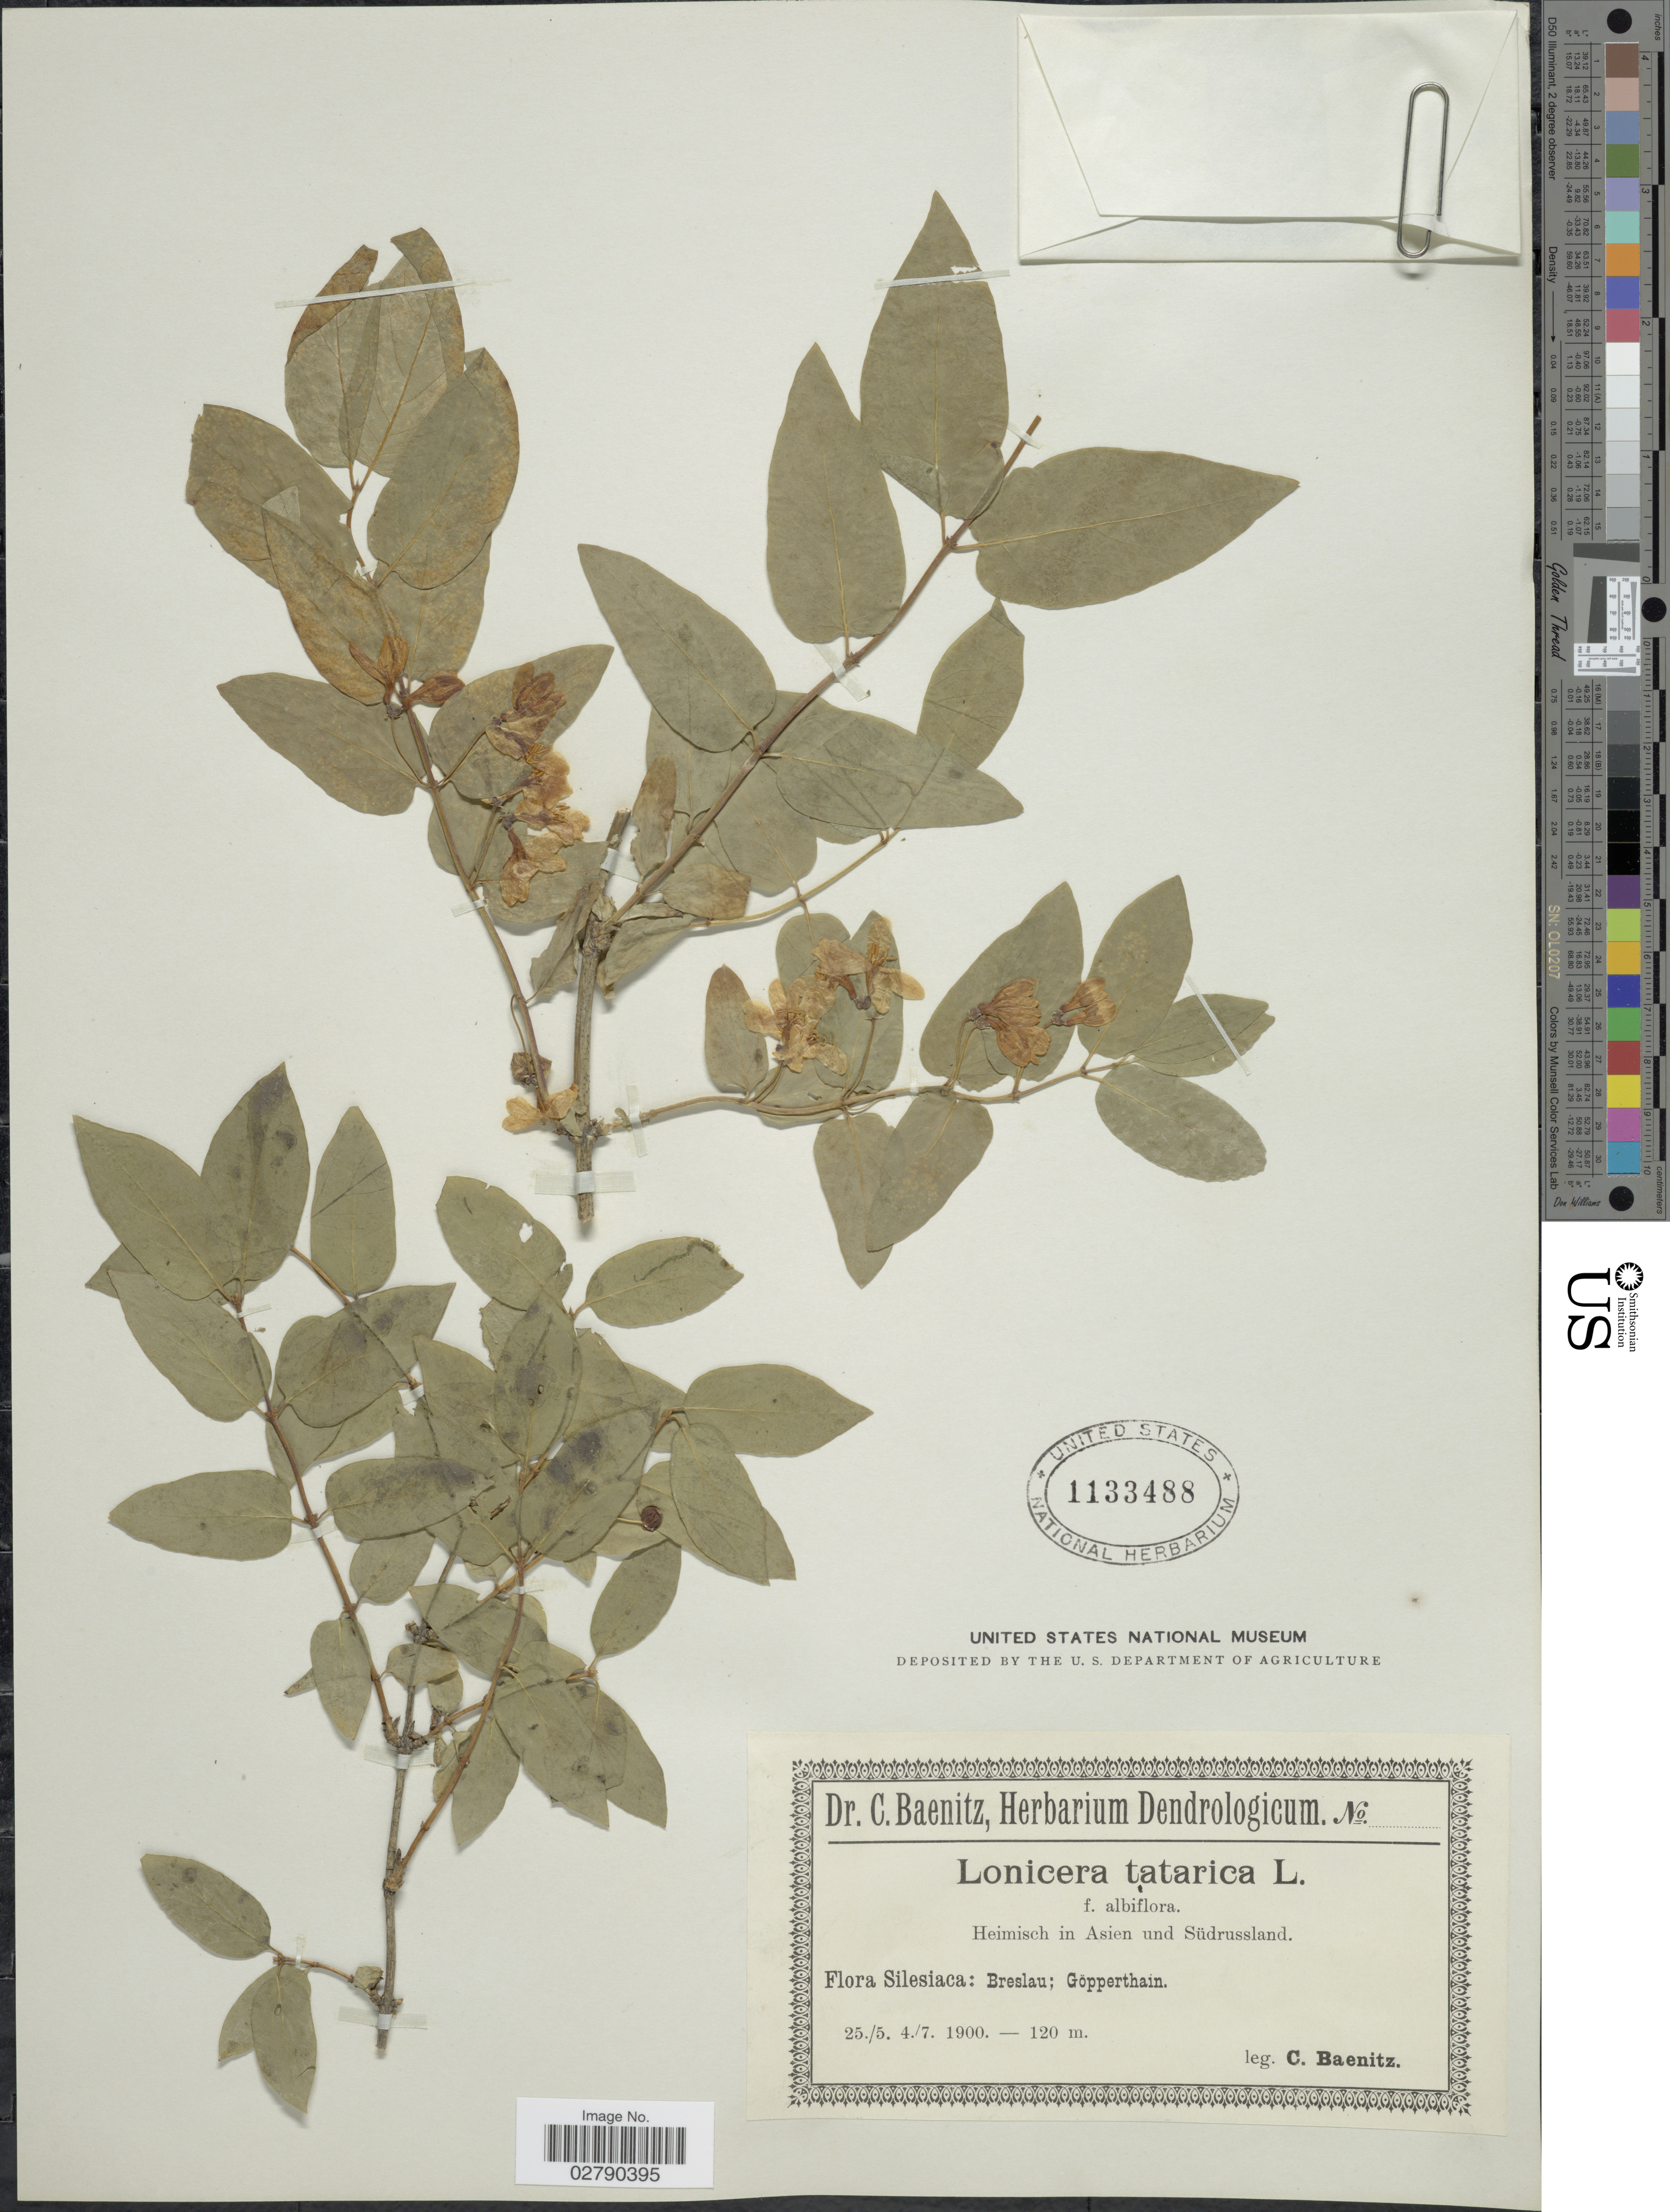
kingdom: Plantae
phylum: Tracheophyta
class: Magnoliopsida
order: Dipsacales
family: Caprifoliaceae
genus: Lonicera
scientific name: Lonicera tatarica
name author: L.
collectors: C. G. Baenitz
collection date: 1900-05-25/1900-07-04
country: Poland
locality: Silesiaca: Breslau; Göpperthain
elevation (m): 120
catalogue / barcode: US 1133488